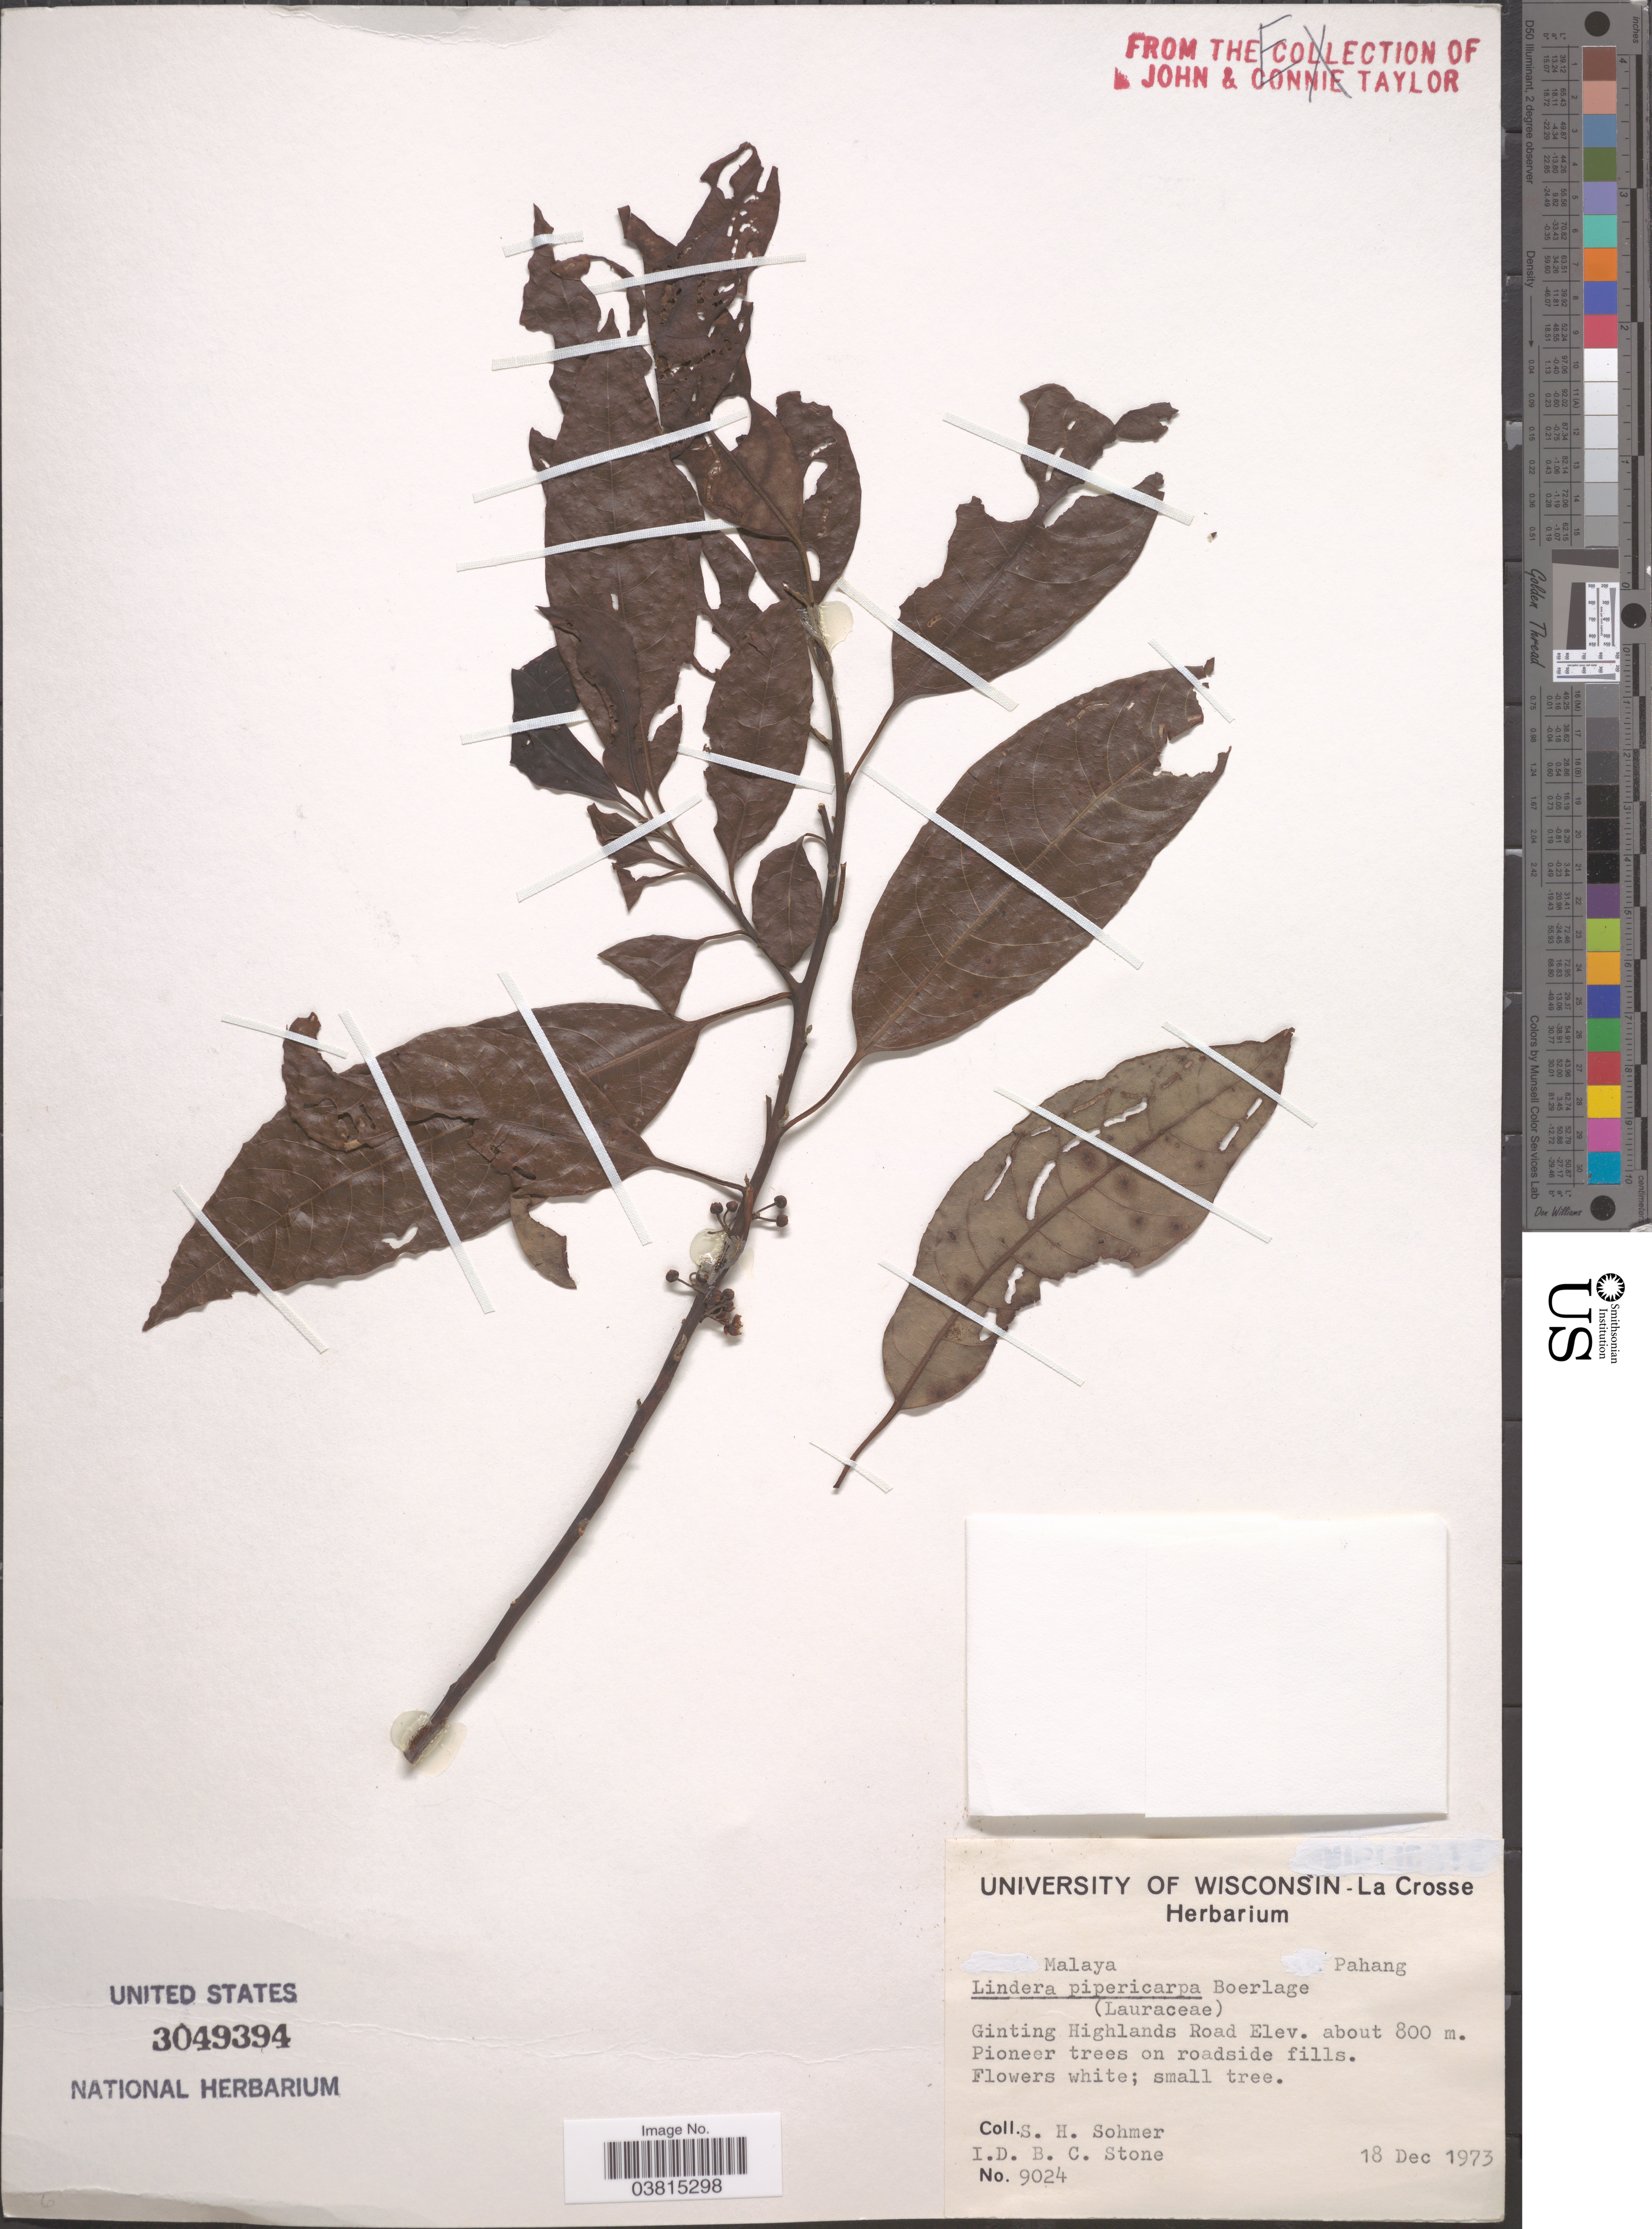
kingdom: Plantae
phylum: Tracheophyta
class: Magnoliopsida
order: Laurales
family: Lauraceae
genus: Lindera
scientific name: Lindera pipericarpa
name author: (Meisn.) Boerl.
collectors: S. H. Sohmer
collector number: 9024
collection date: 1973-12-18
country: Malaysia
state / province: Pahang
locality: Ginting Highlands Road.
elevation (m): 800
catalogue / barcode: US 3049394